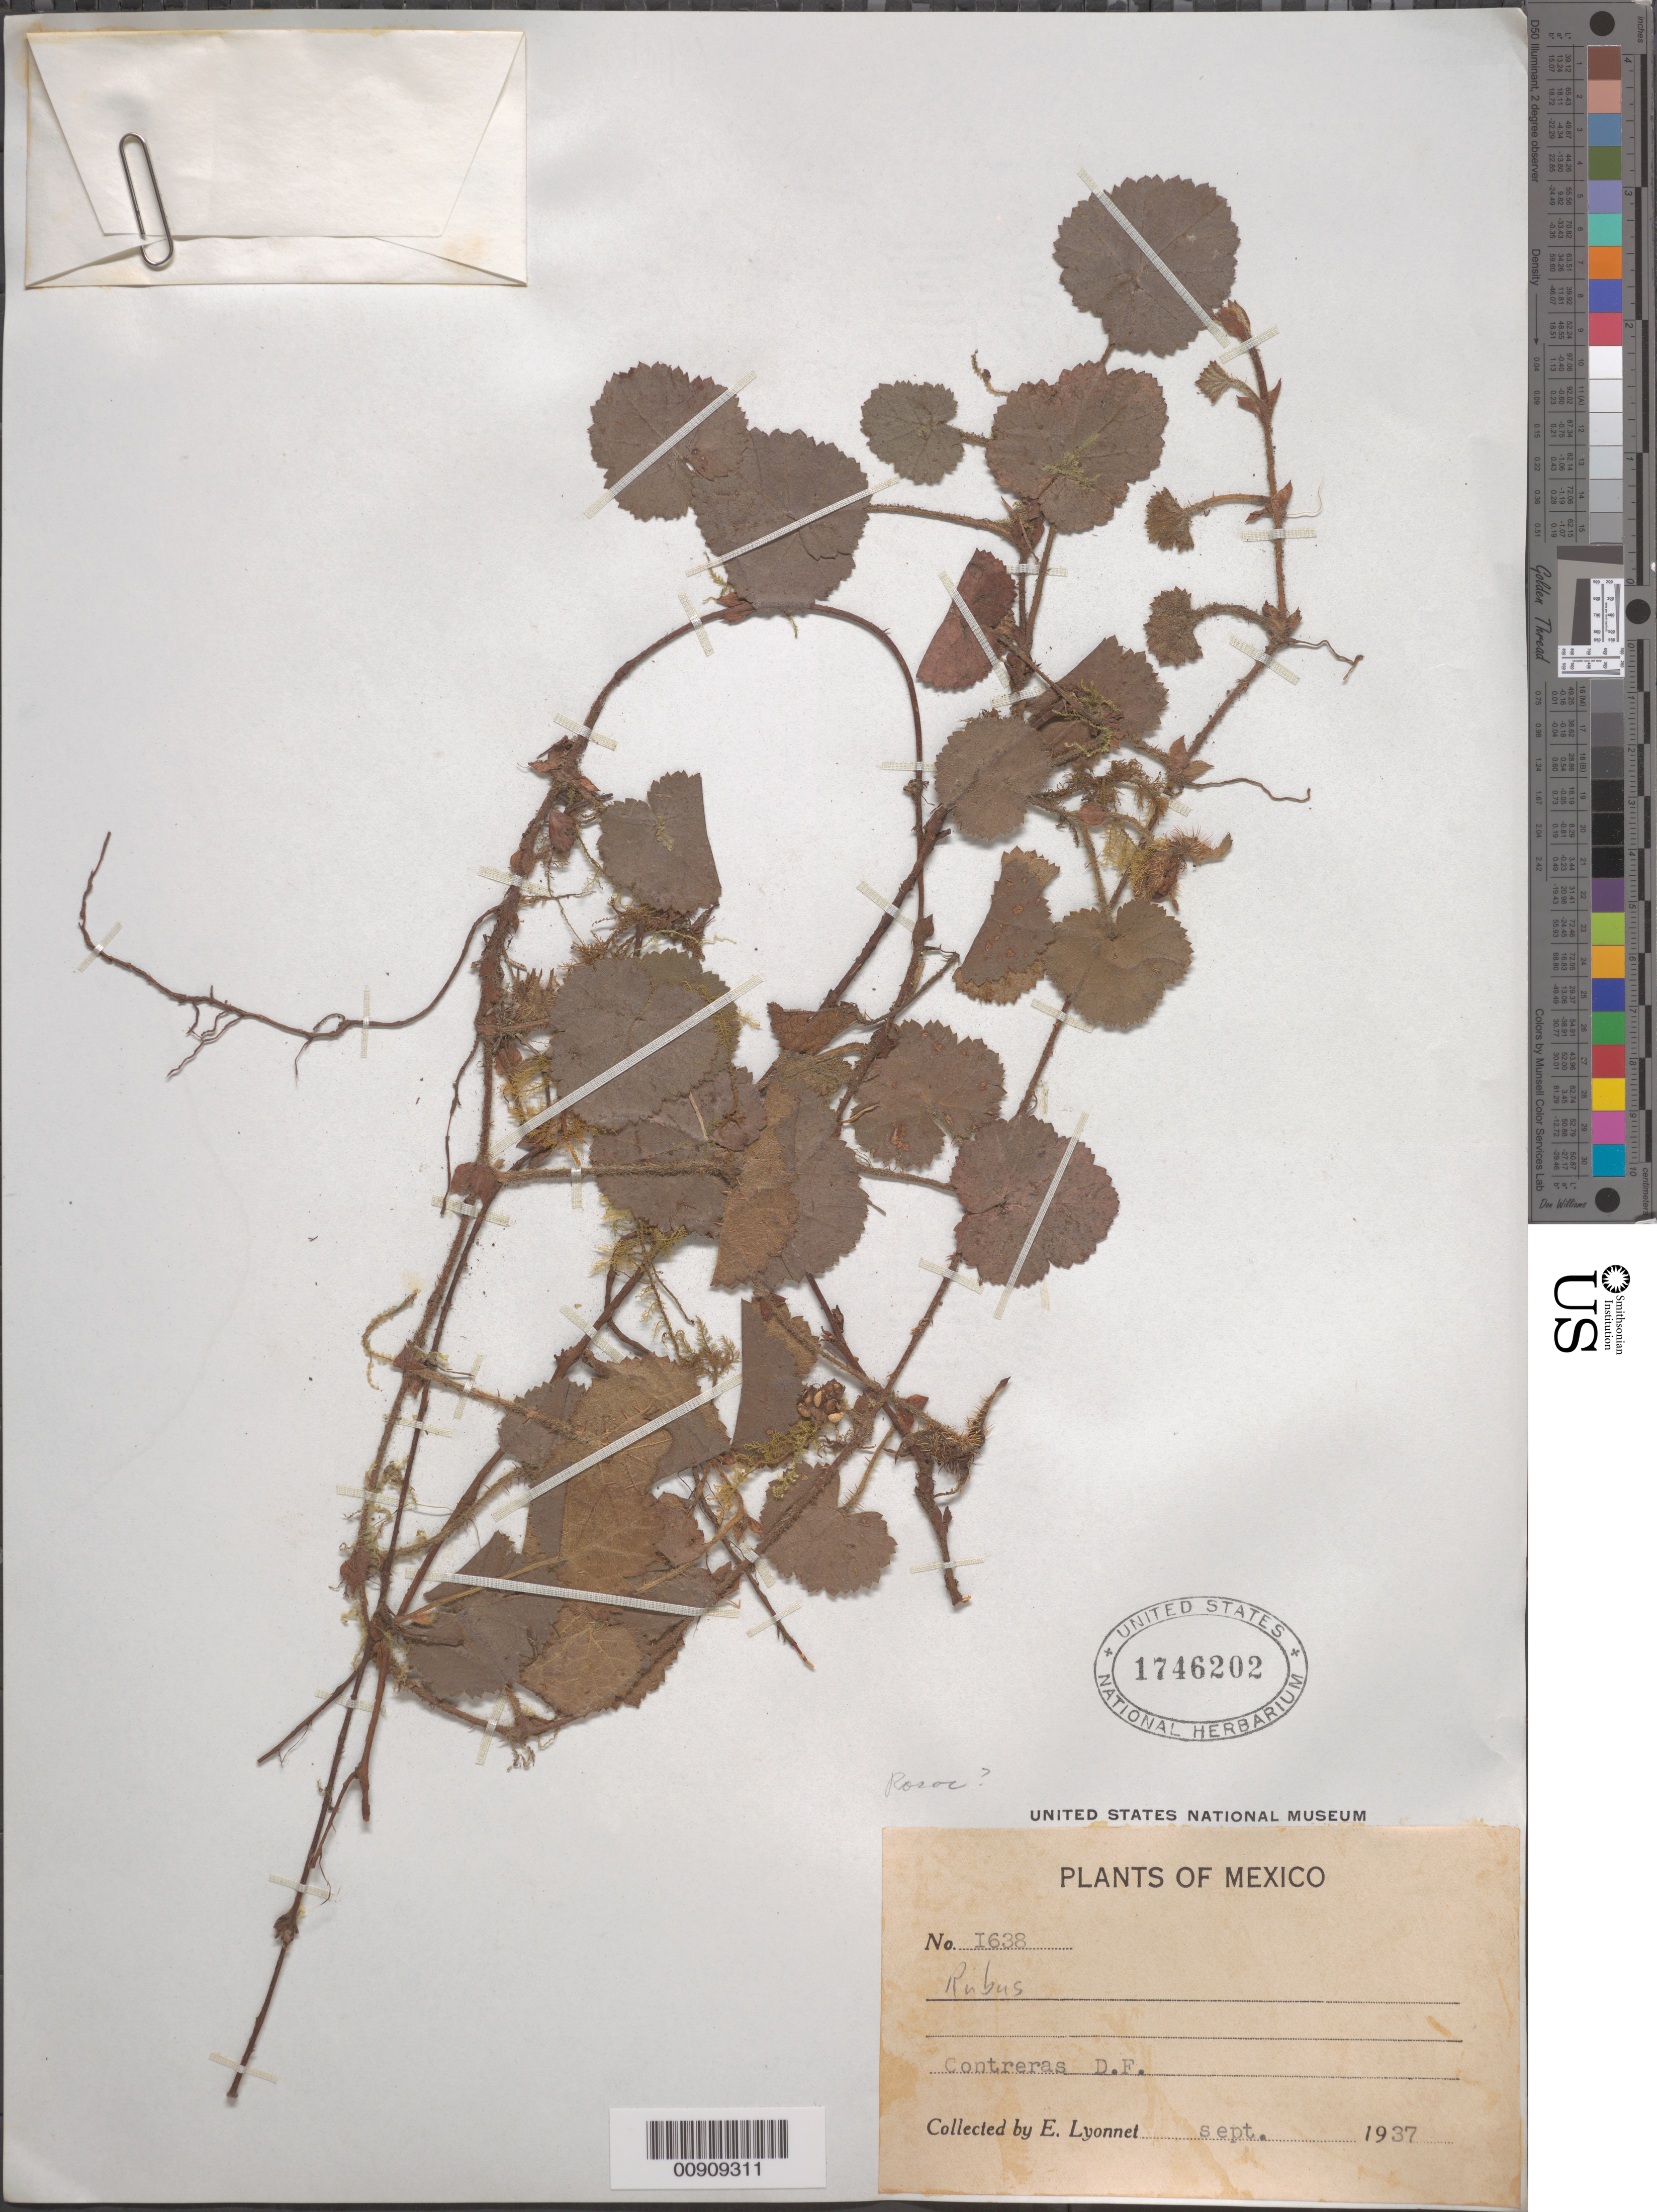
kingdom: Plantae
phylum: Tracheophyta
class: Magnoliopsida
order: Rosales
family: Rosaceae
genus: Rubus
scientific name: Rubus sp.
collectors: Bro. E. Lyonnet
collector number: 1638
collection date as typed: Sep 1937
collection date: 1937-09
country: Mexico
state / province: Distrito Federal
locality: Contreras, D.F.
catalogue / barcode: US 1746202